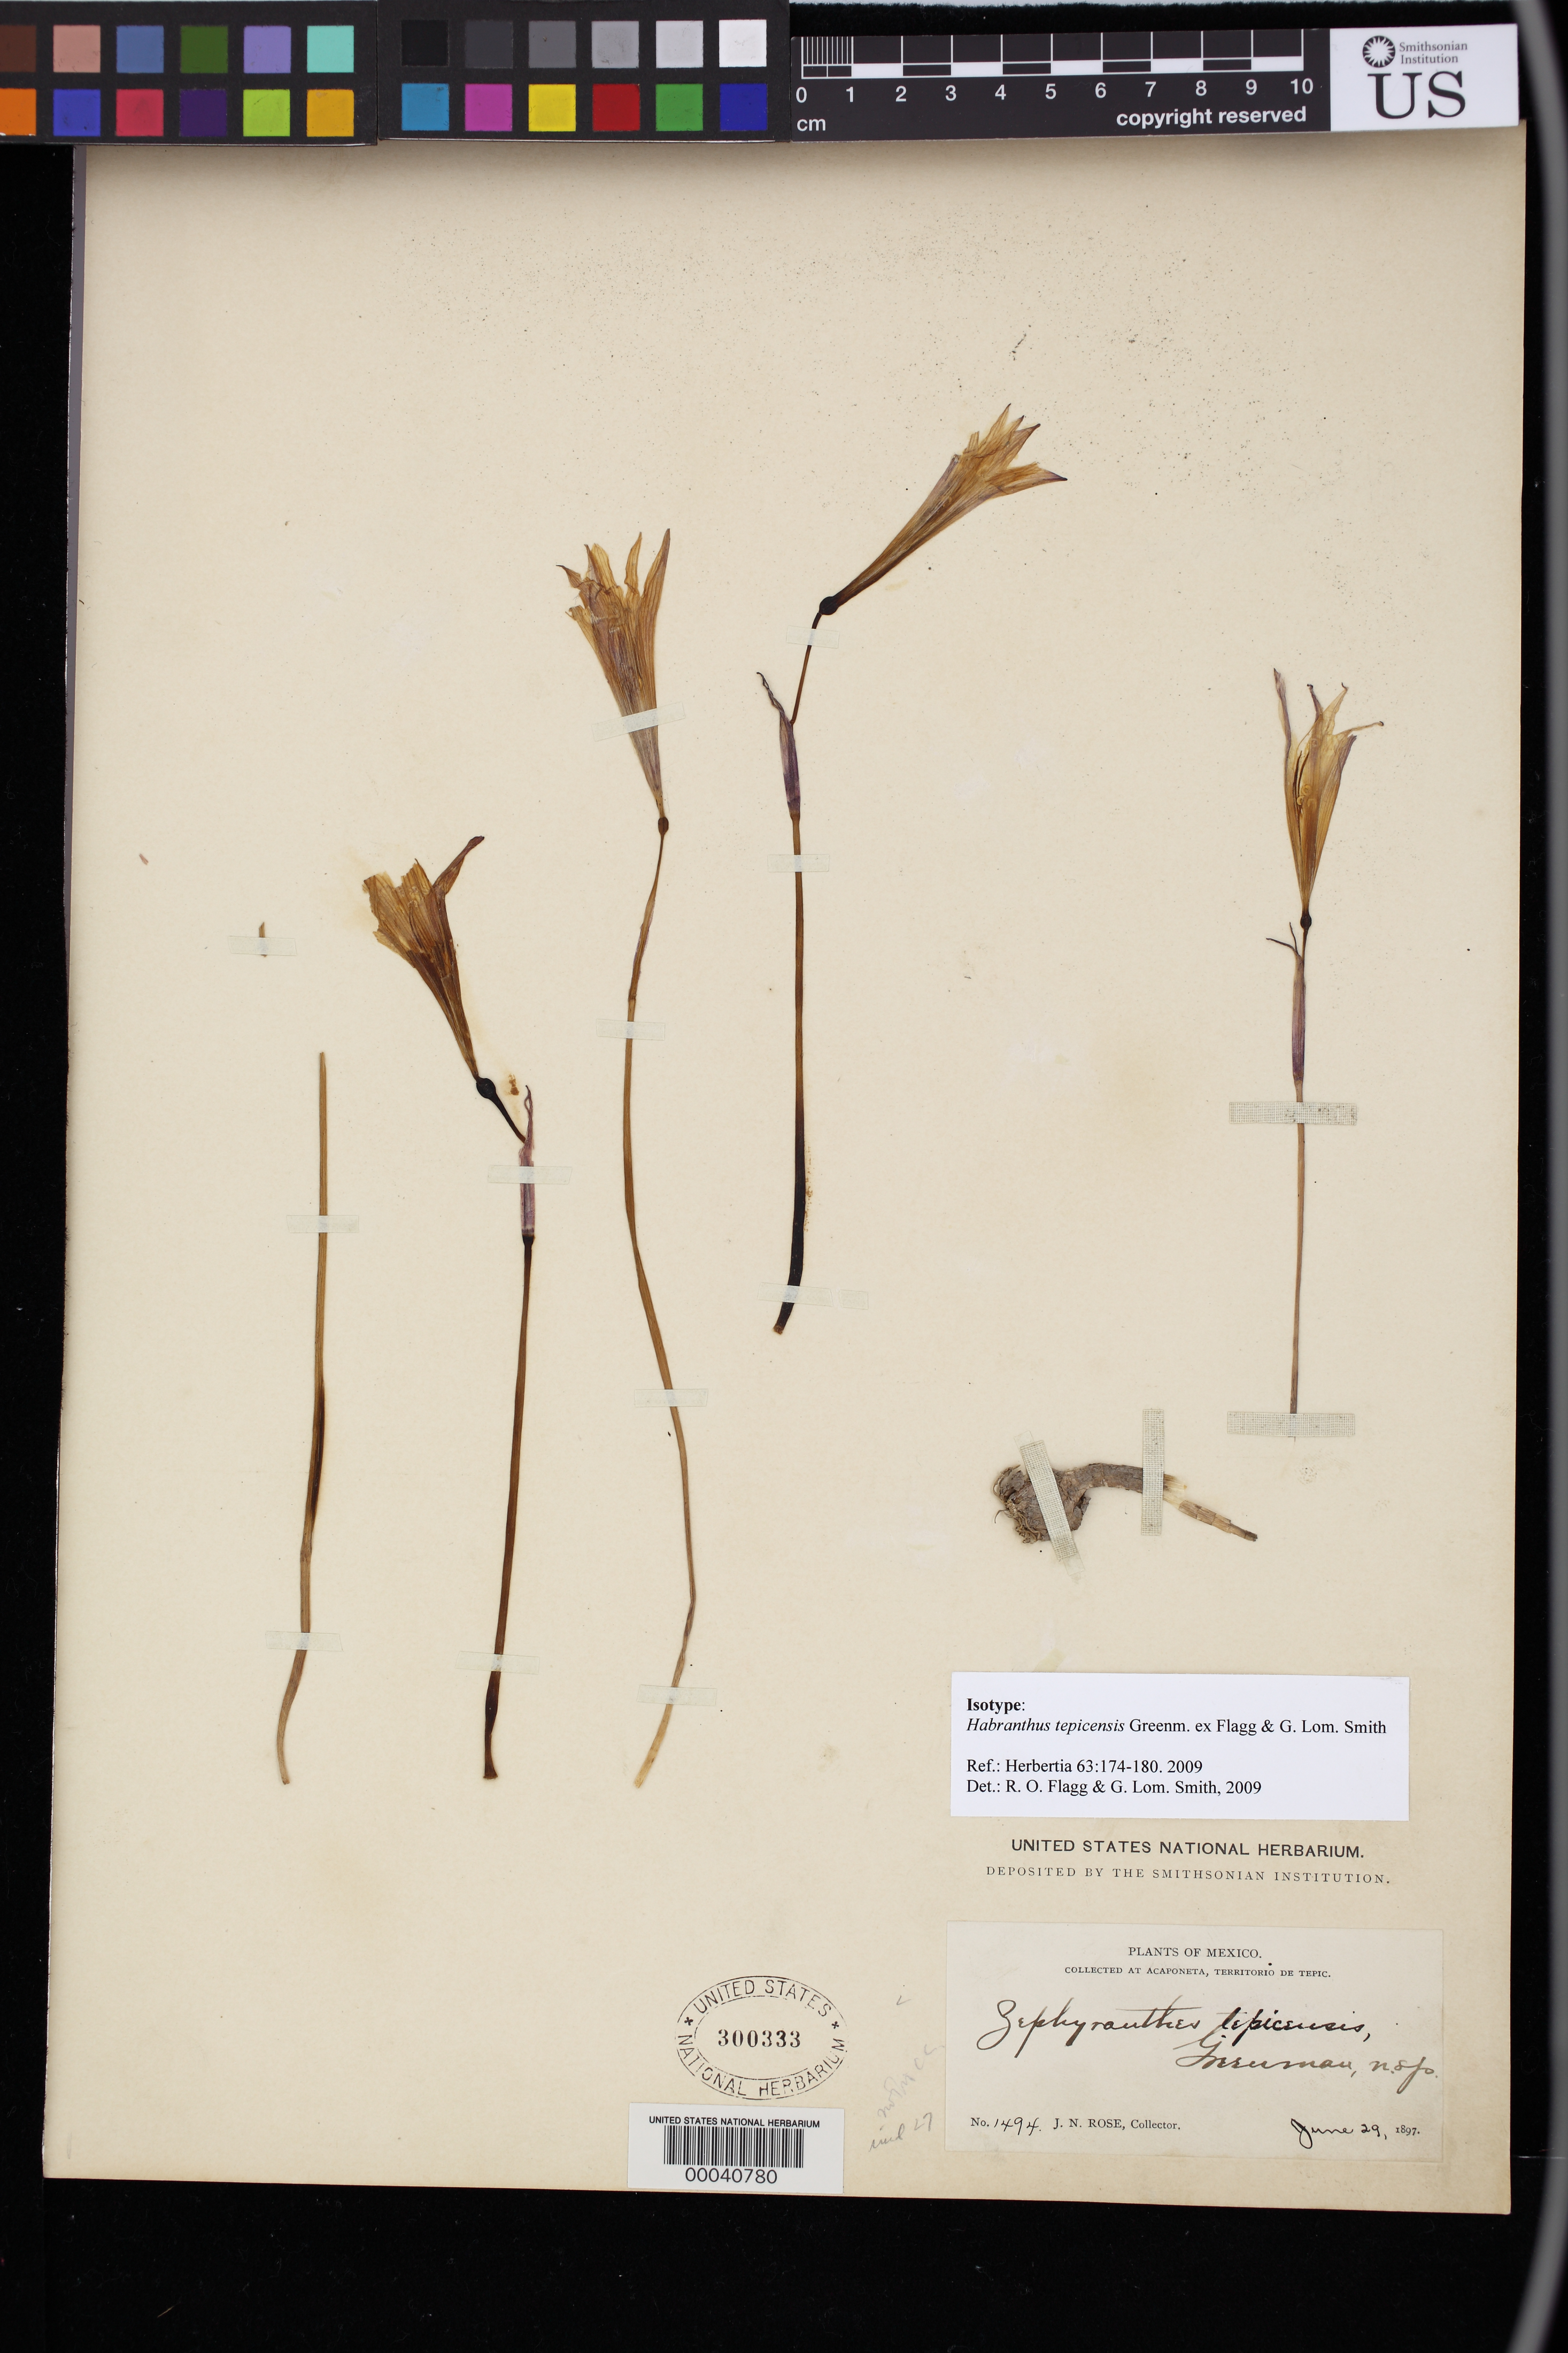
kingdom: Plantae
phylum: Tracheophyta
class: Liliopsida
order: Asparagales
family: Amaryllidaceae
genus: Habranthus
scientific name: Habranthus tepicensis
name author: Greenm. ex Flagg & G. Lom. Sm.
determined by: Flagg, R. O.; Smith, Gerald L.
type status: Isotype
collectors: J. N. Rose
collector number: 1494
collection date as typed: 29 Jun 1897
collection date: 1897-06-29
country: Mexico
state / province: Nayarit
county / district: Tepic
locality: Acaponeta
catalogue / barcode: US 300333